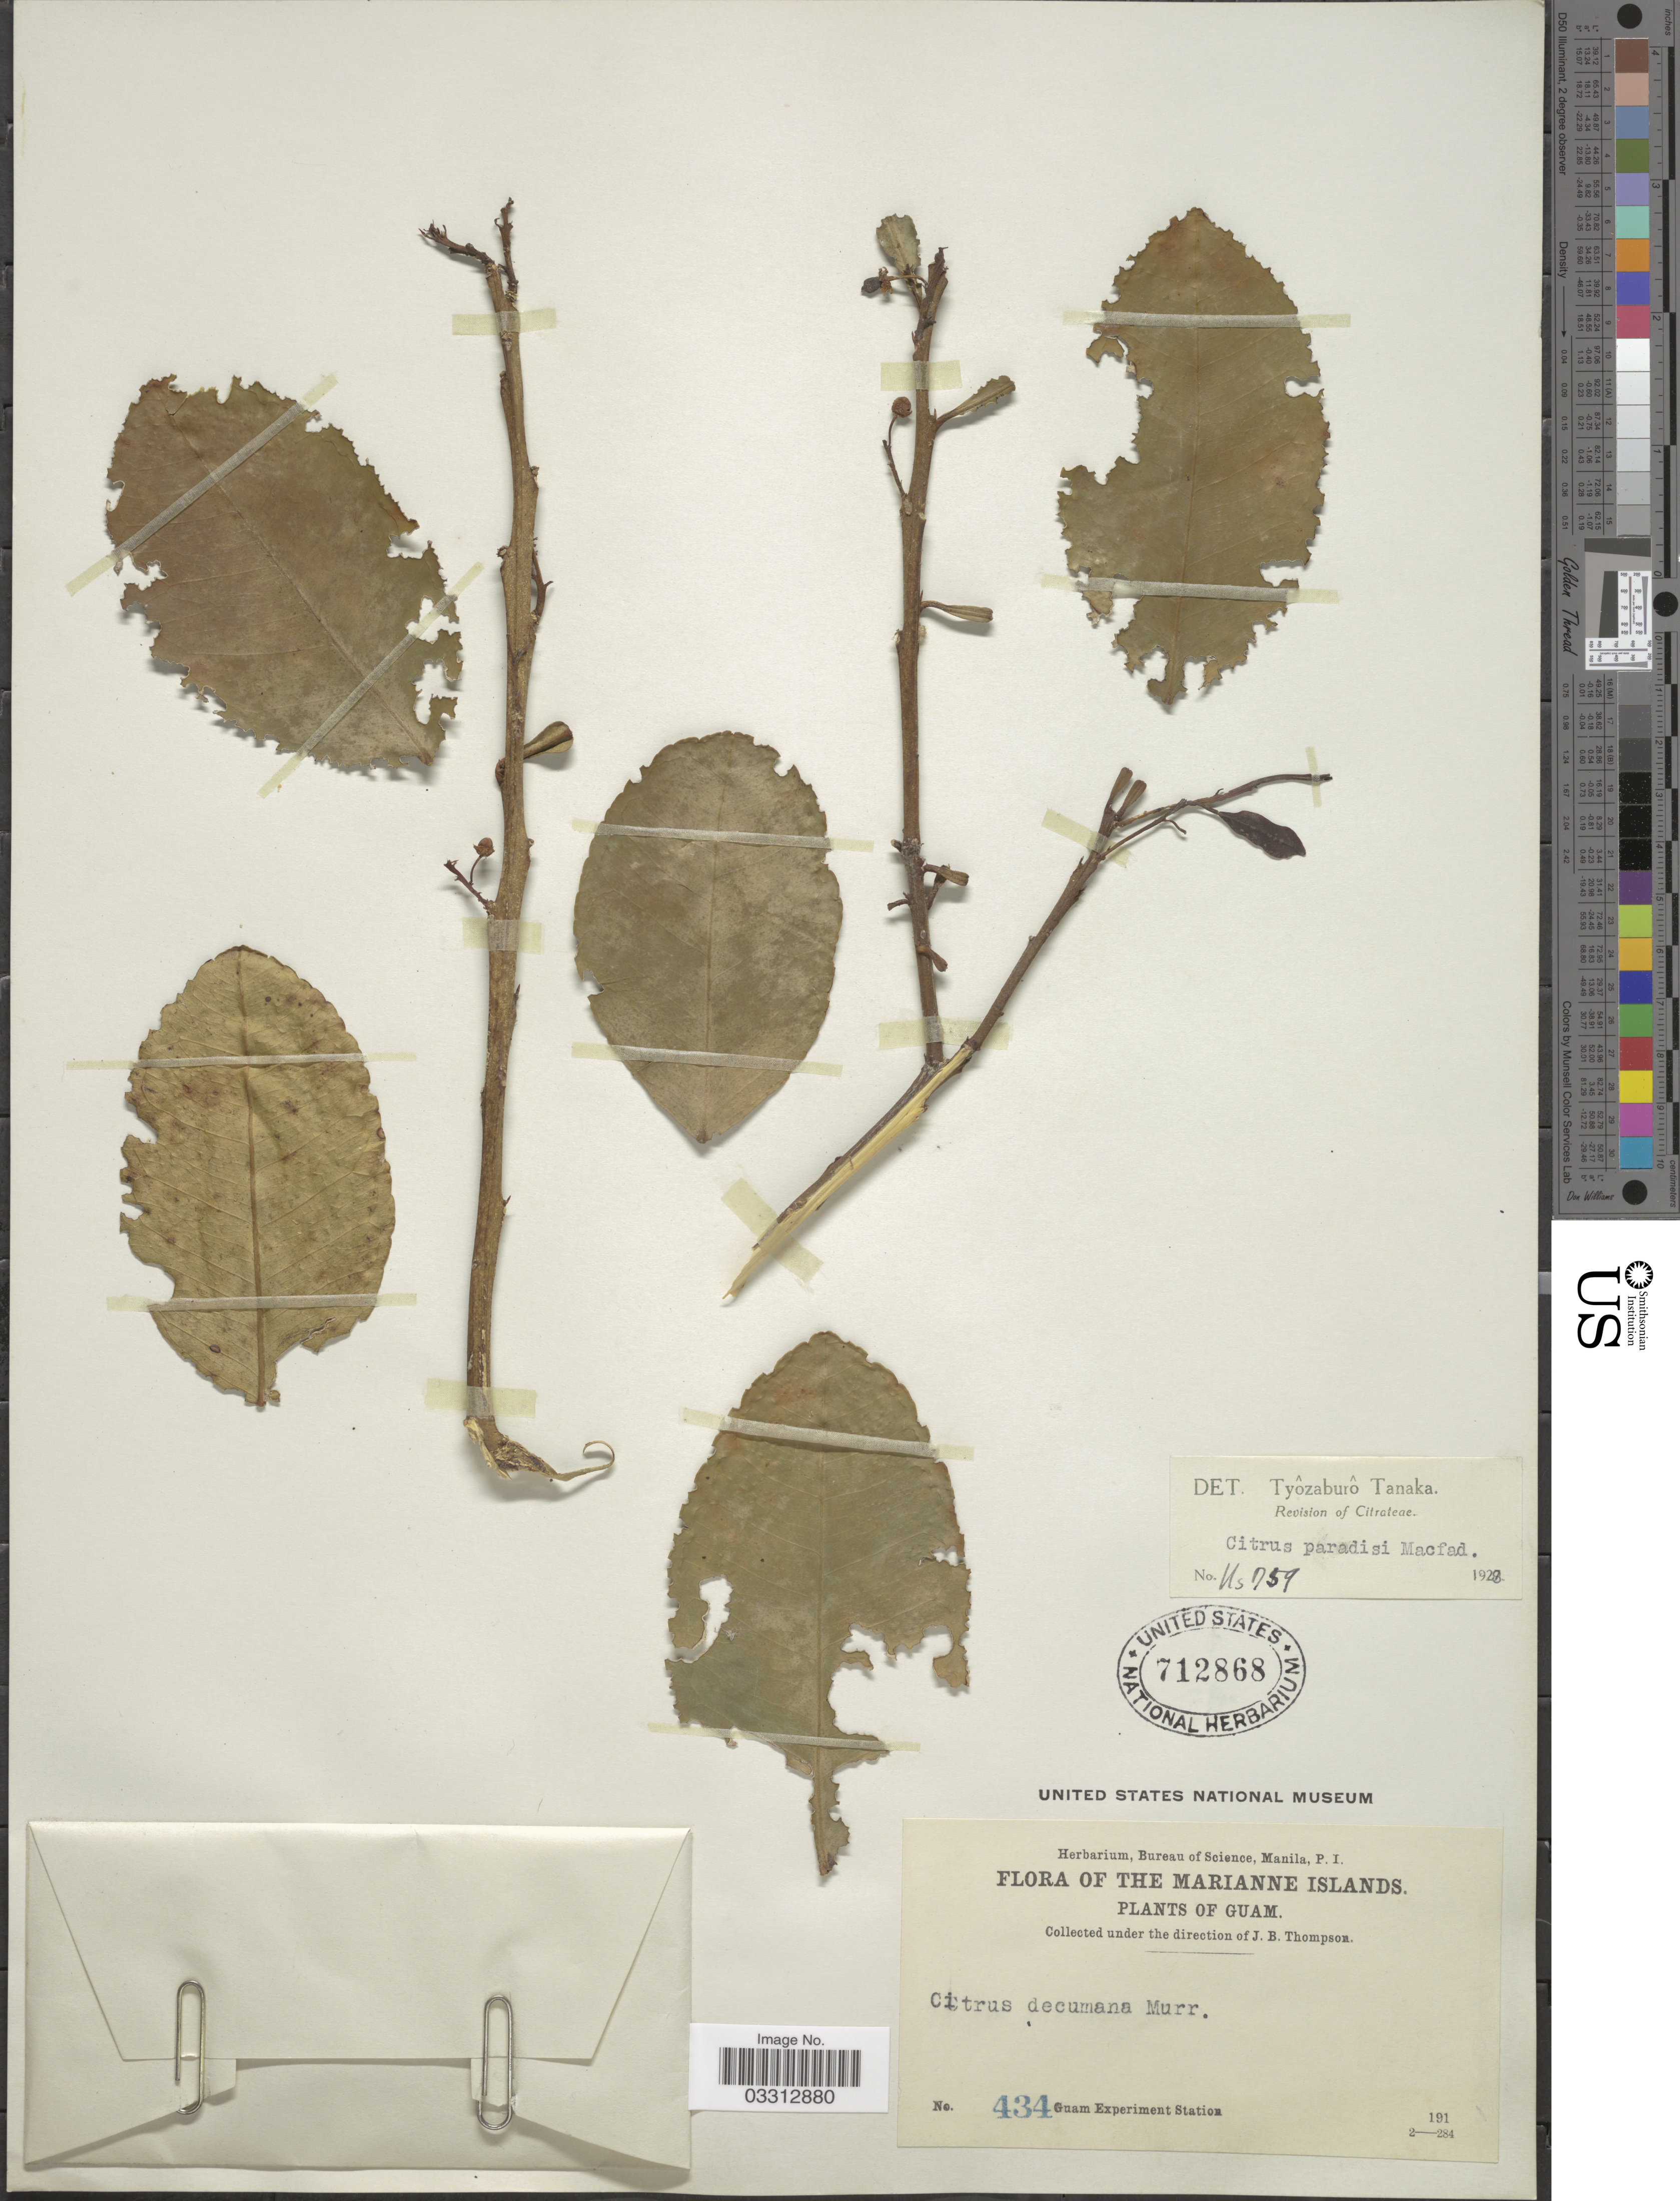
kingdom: Plantae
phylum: Tracheophyta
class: Magnoliopsida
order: Sapindales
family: Rutaceae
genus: Citrus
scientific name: Citrus paradisi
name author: Macfad.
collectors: Guam Exp. Sta.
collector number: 434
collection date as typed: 191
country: Guam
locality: The Marianne Islands.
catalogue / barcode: US 712868